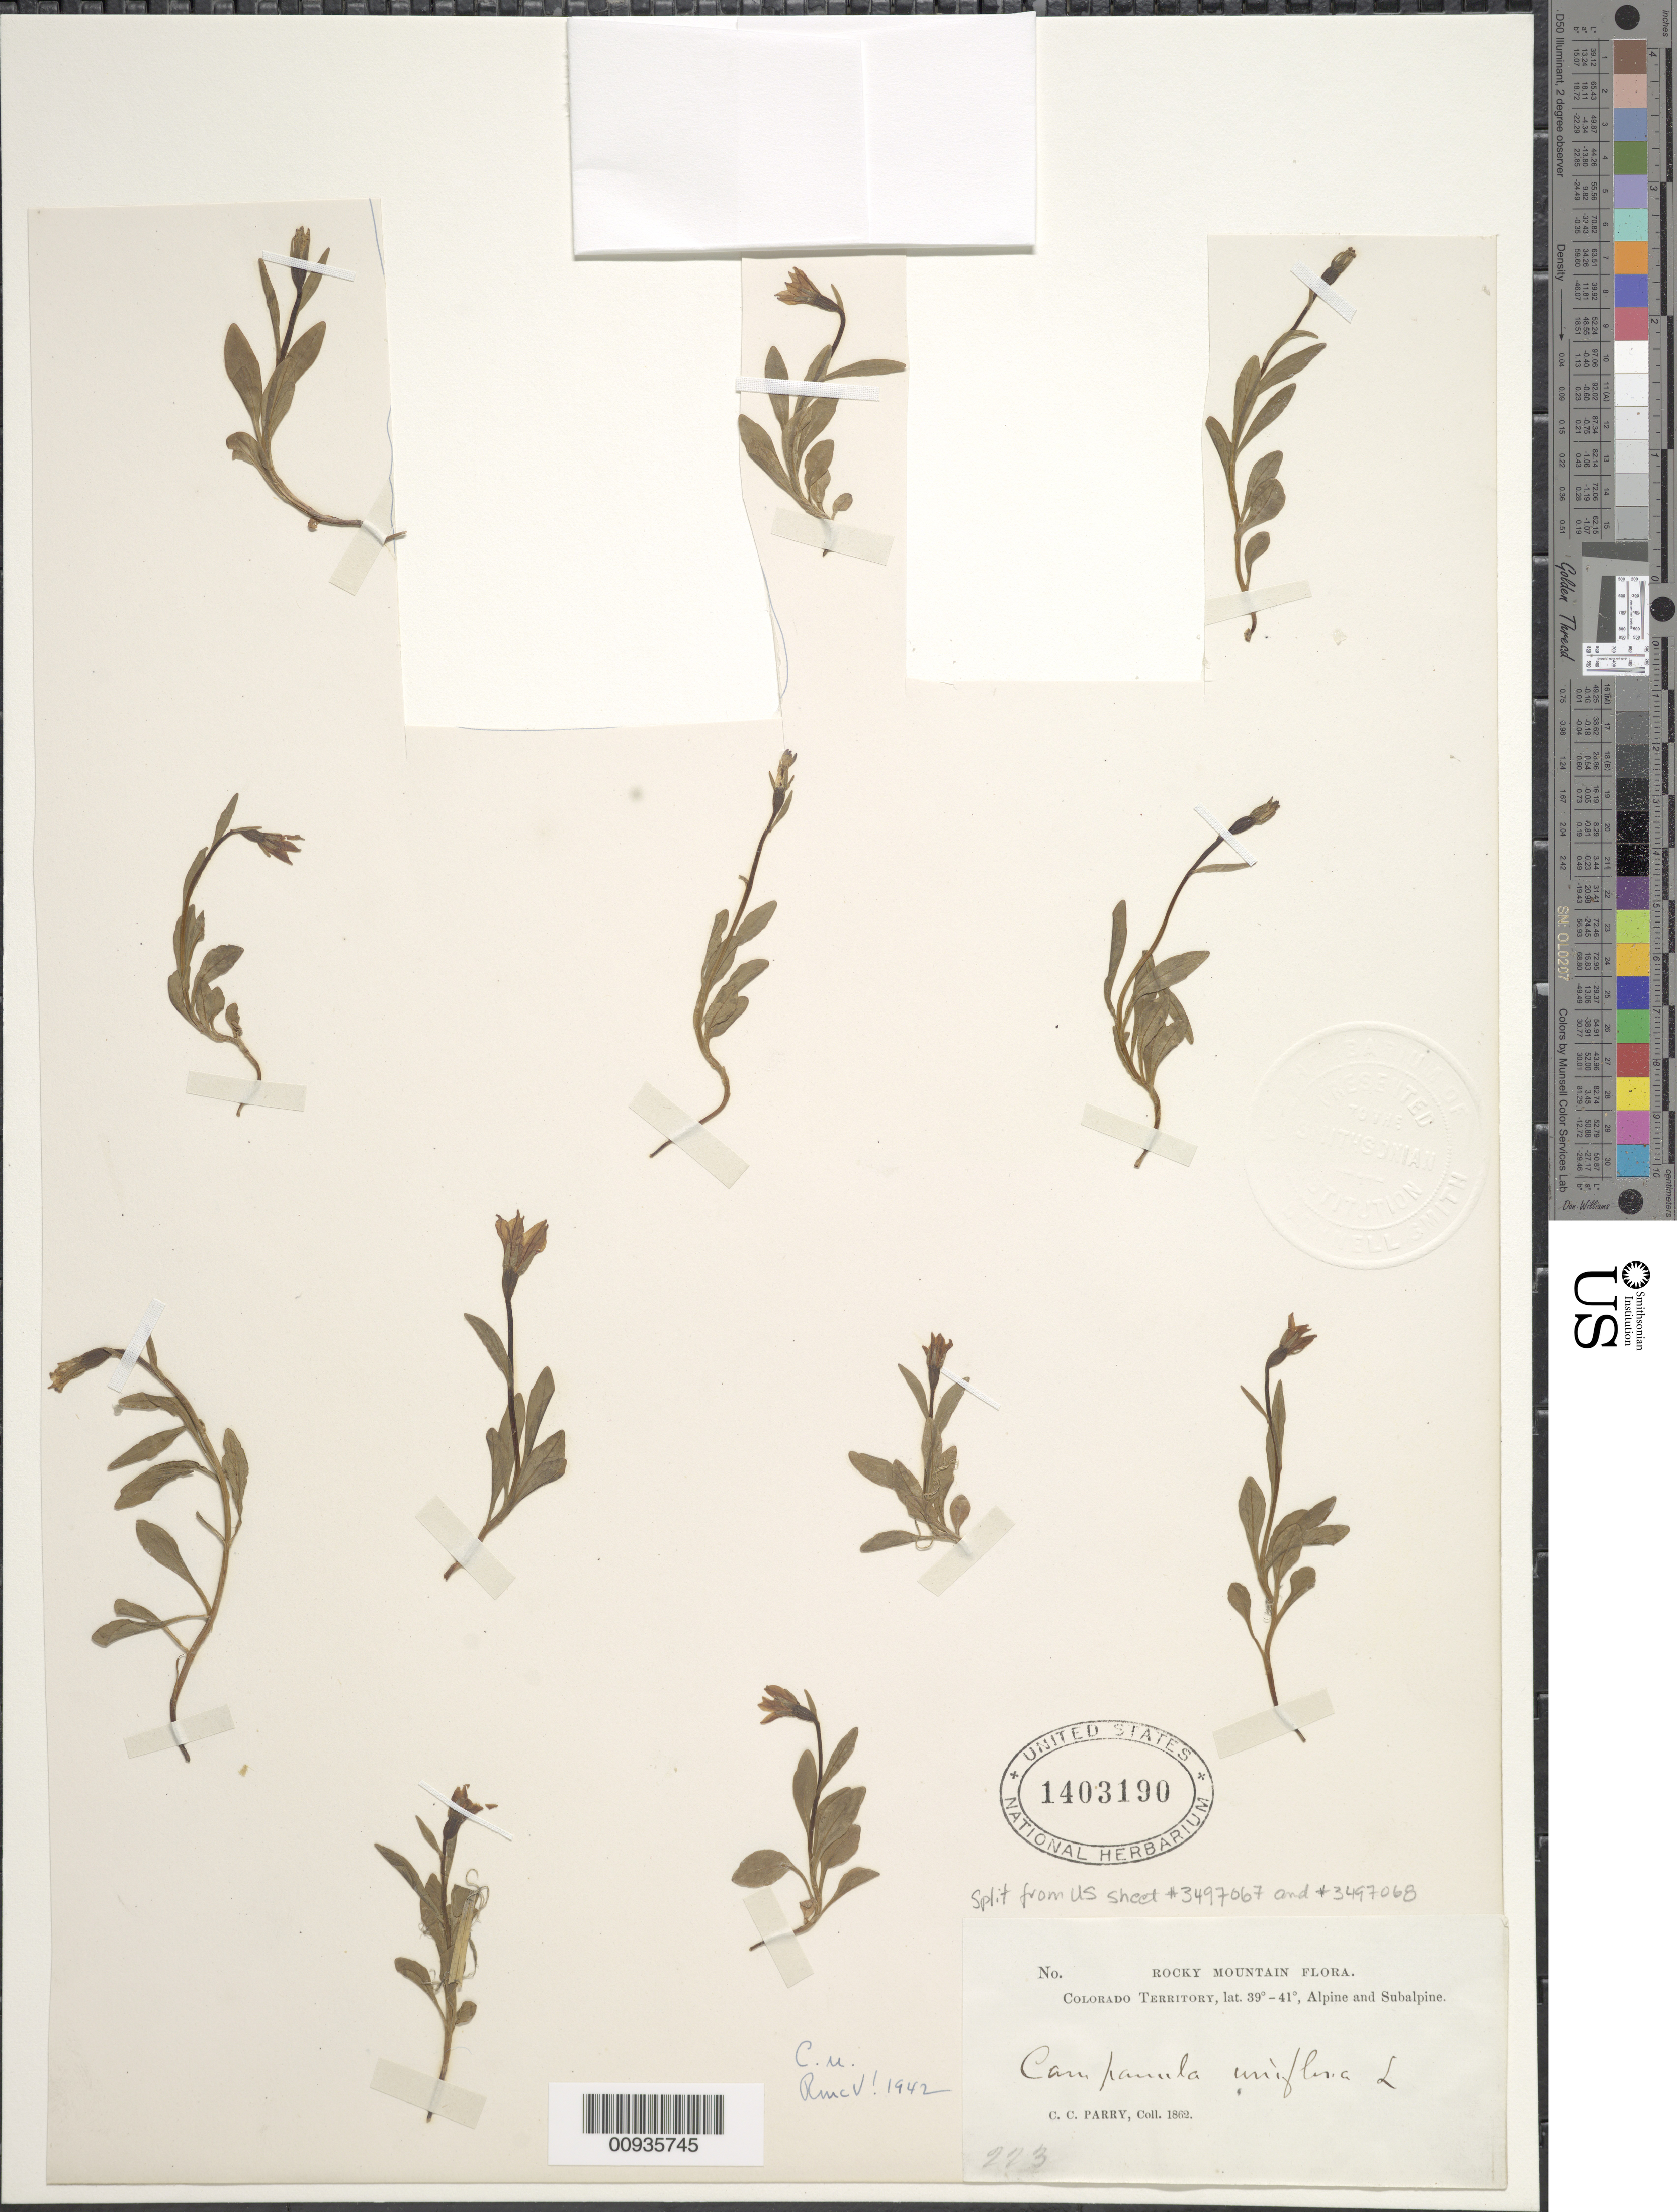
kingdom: Plantae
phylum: Tracheophyta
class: Magnoliopsida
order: Asterales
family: Campanulaceae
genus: Campanula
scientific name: Campanula uniflora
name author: L.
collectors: C. C. Parry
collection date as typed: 1862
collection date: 1862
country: United States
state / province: Colorado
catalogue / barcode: US 1403190